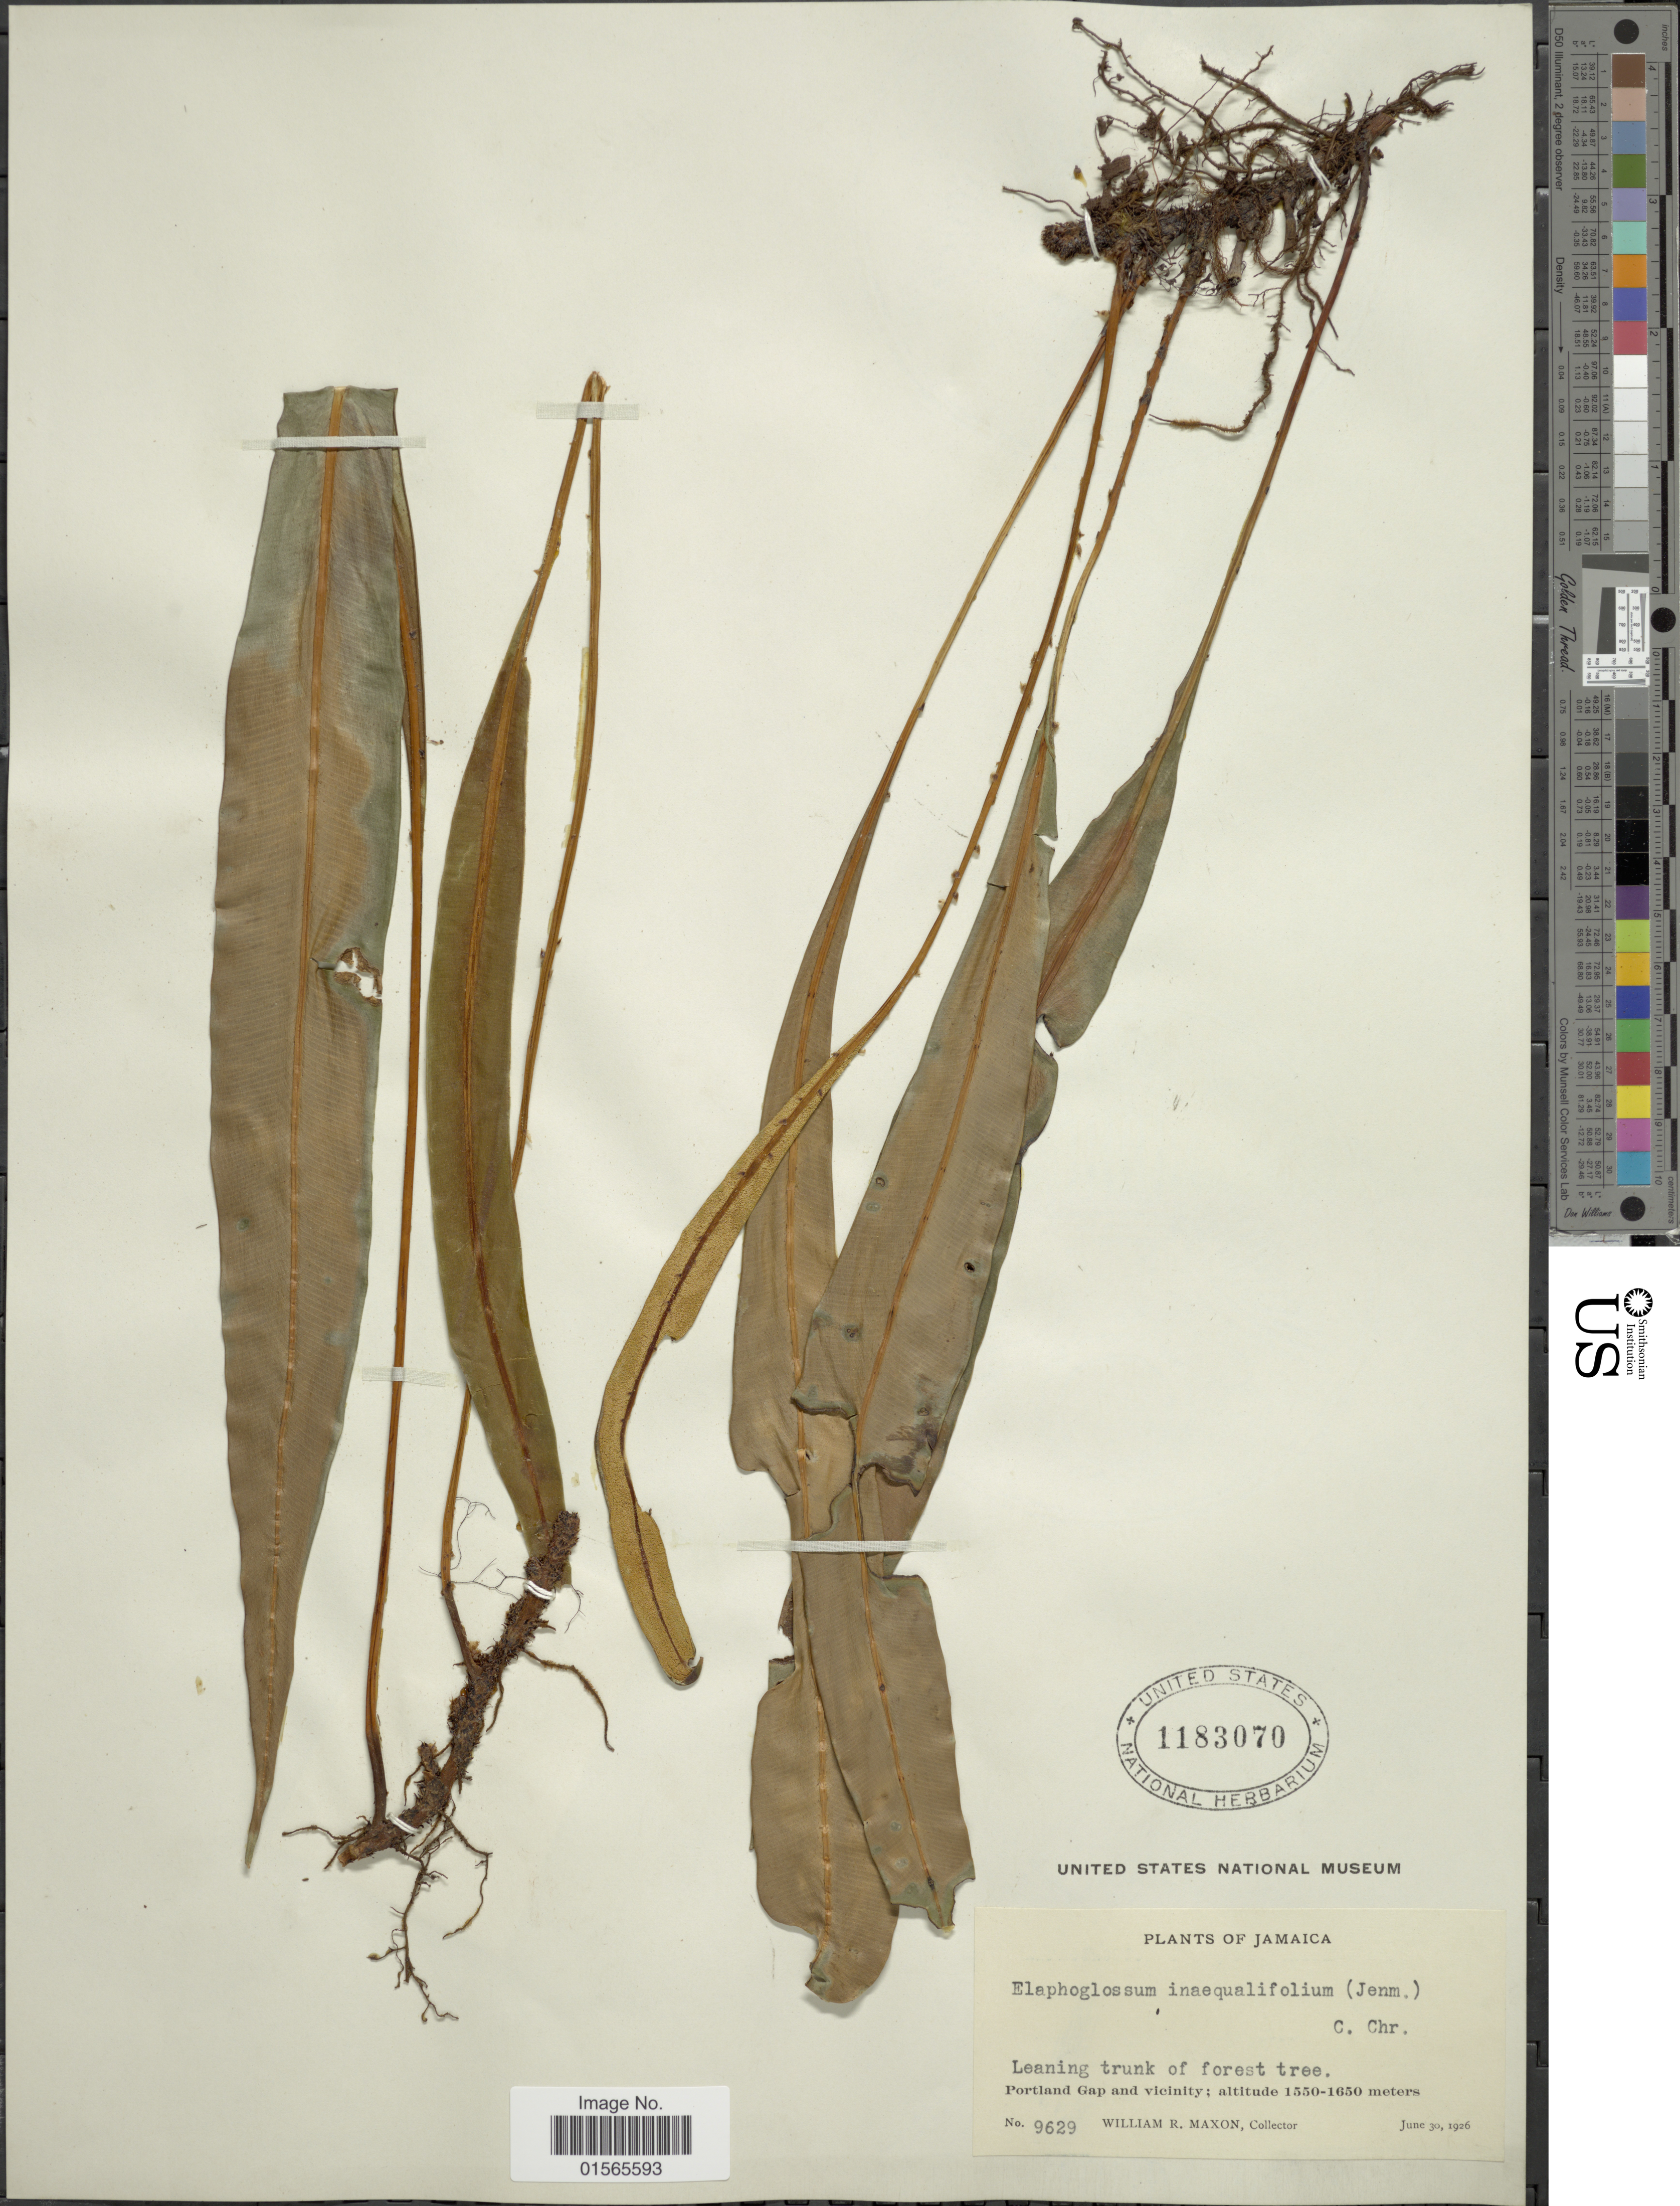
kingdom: Plantae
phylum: Tracheophyta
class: Polypodiopsida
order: Polypodiales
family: Dryopteridaceae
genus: Elaphoglossum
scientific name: Elaphoglossum inaequalifolium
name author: (Jenman) C. Chr.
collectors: W. R. Maxon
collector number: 9629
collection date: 1926-06-30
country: Jamaica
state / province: Portland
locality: Portland Gap and vicinity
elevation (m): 1550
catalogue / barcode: US 1183070